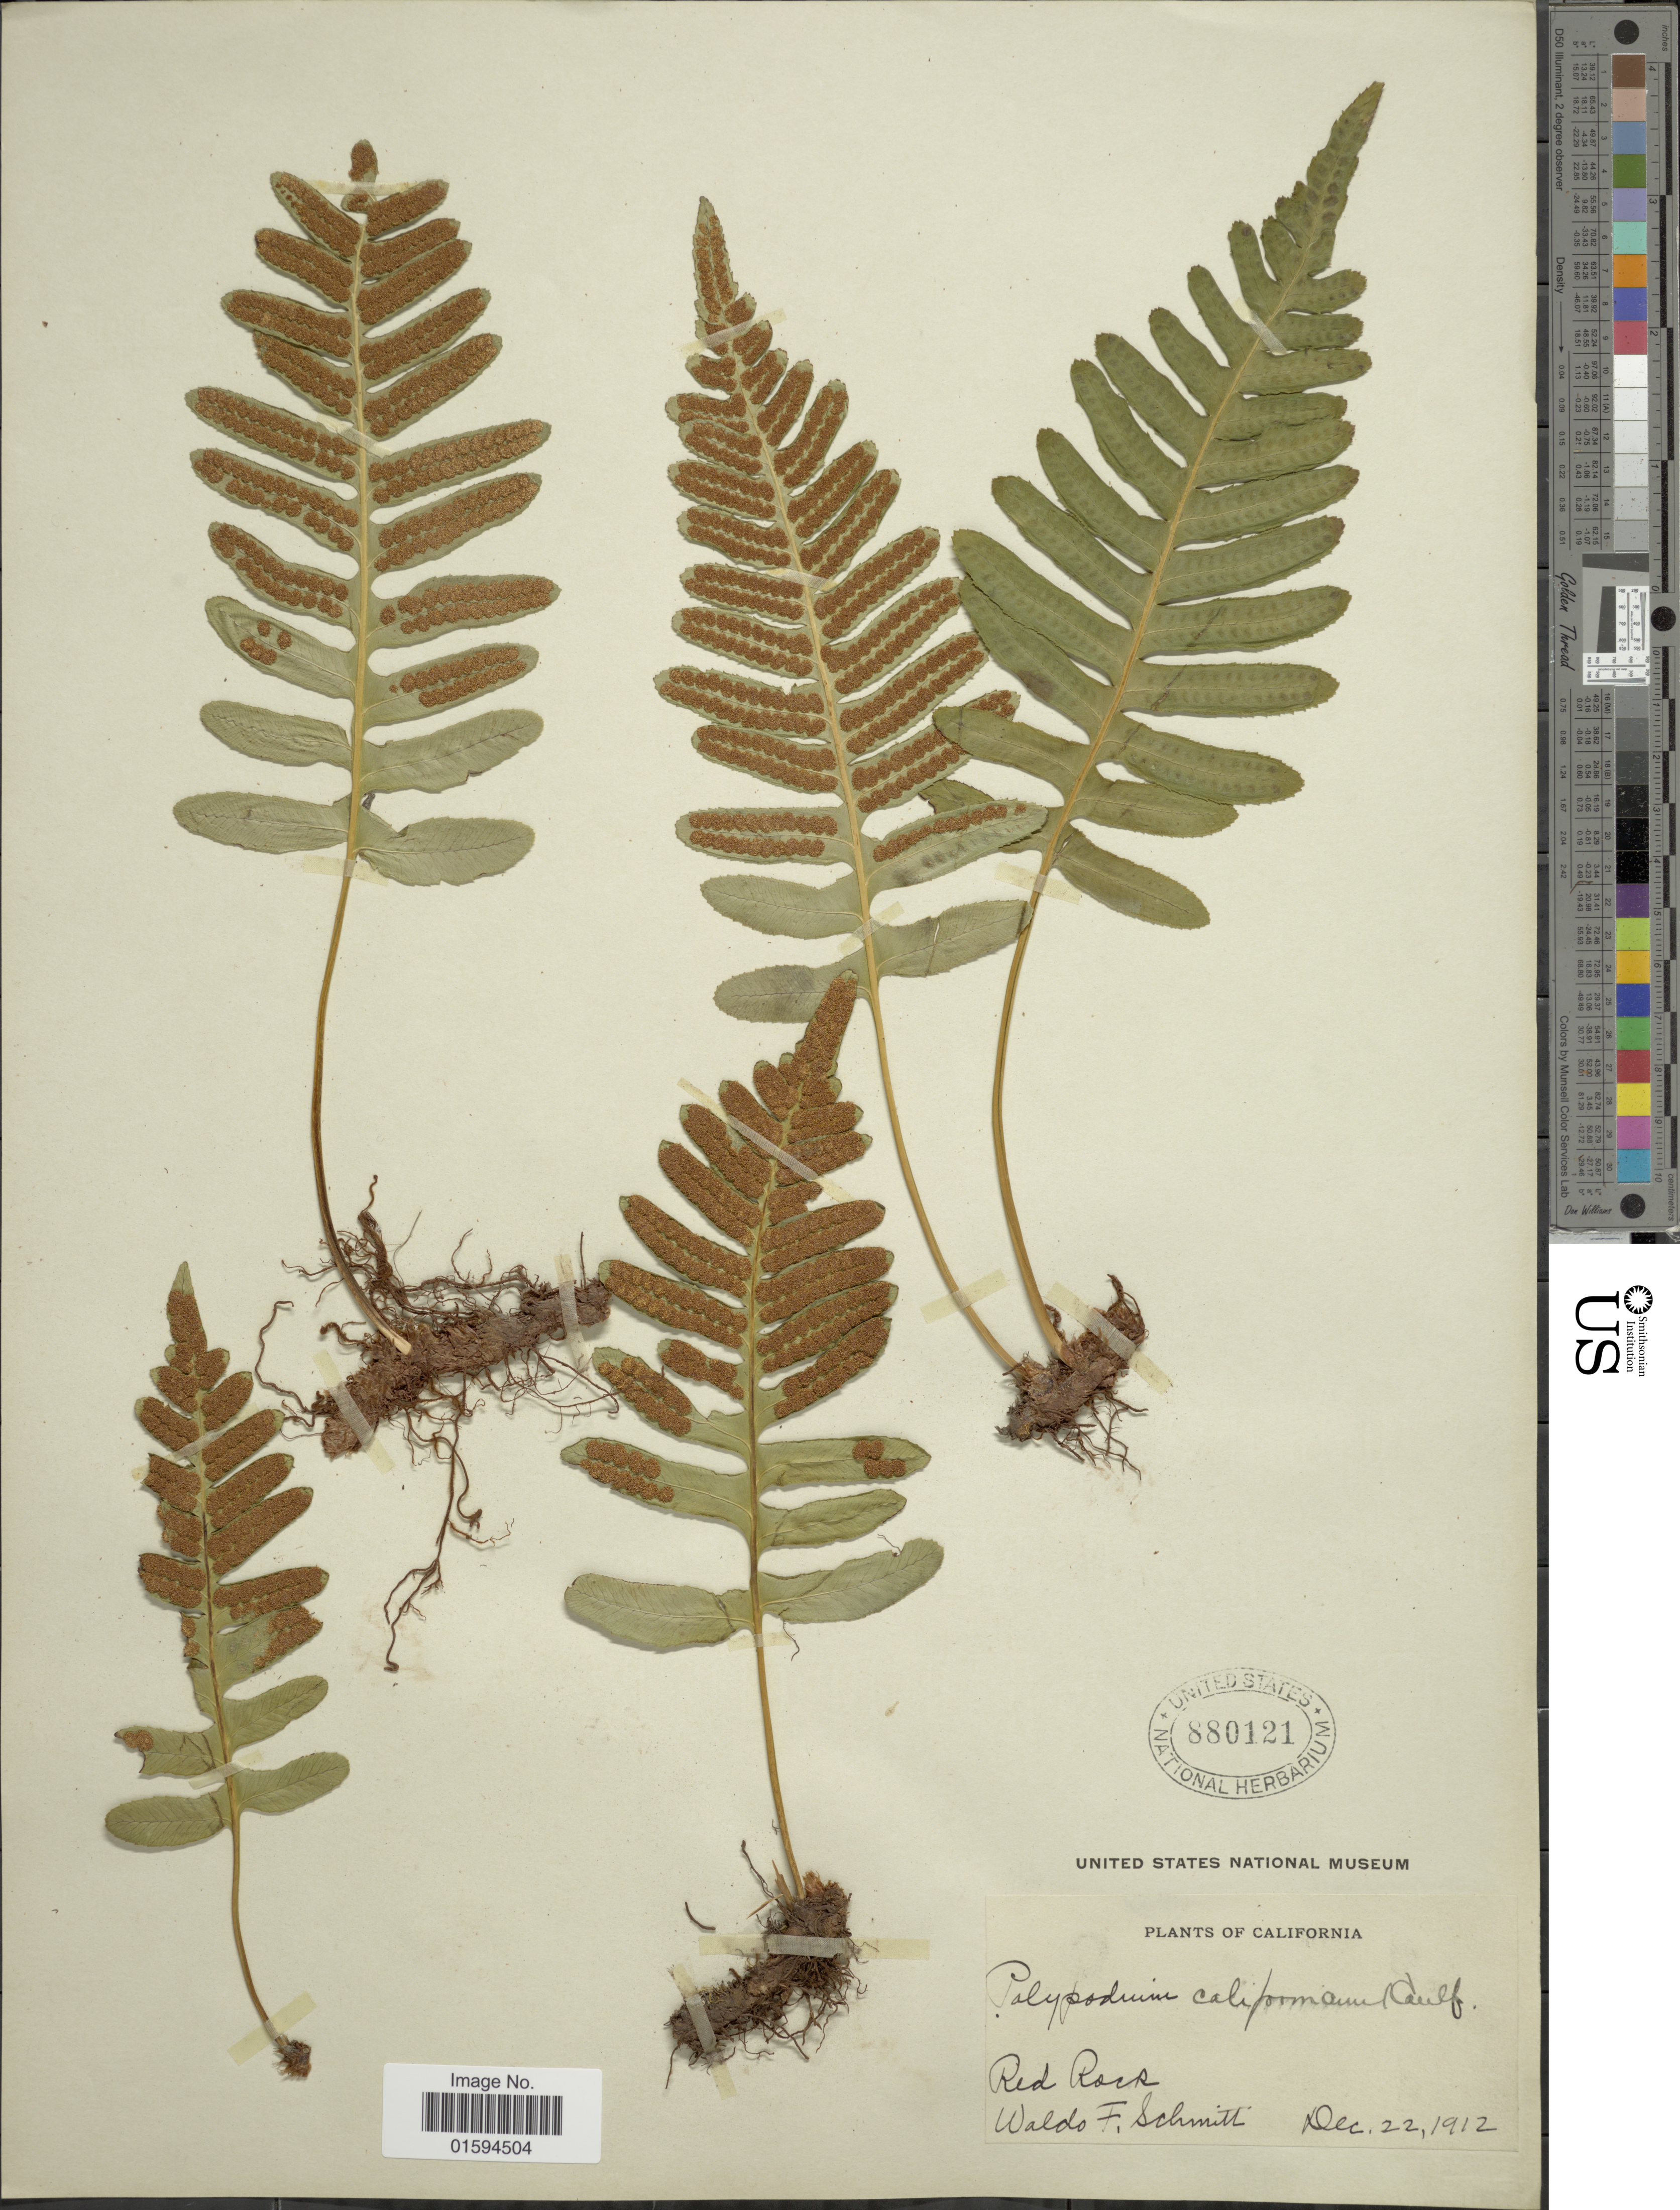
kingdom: Plantae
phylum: Tracheophyta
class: Polypodiopsida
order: Polypodiales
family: Polypodiaceae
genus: Polypodium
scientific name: Polypodium californicum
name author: Kaulf.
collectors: W. F. Schmitt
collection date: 1912-12-22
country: United States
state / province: California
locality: Red Rock.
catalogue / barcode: US 880121